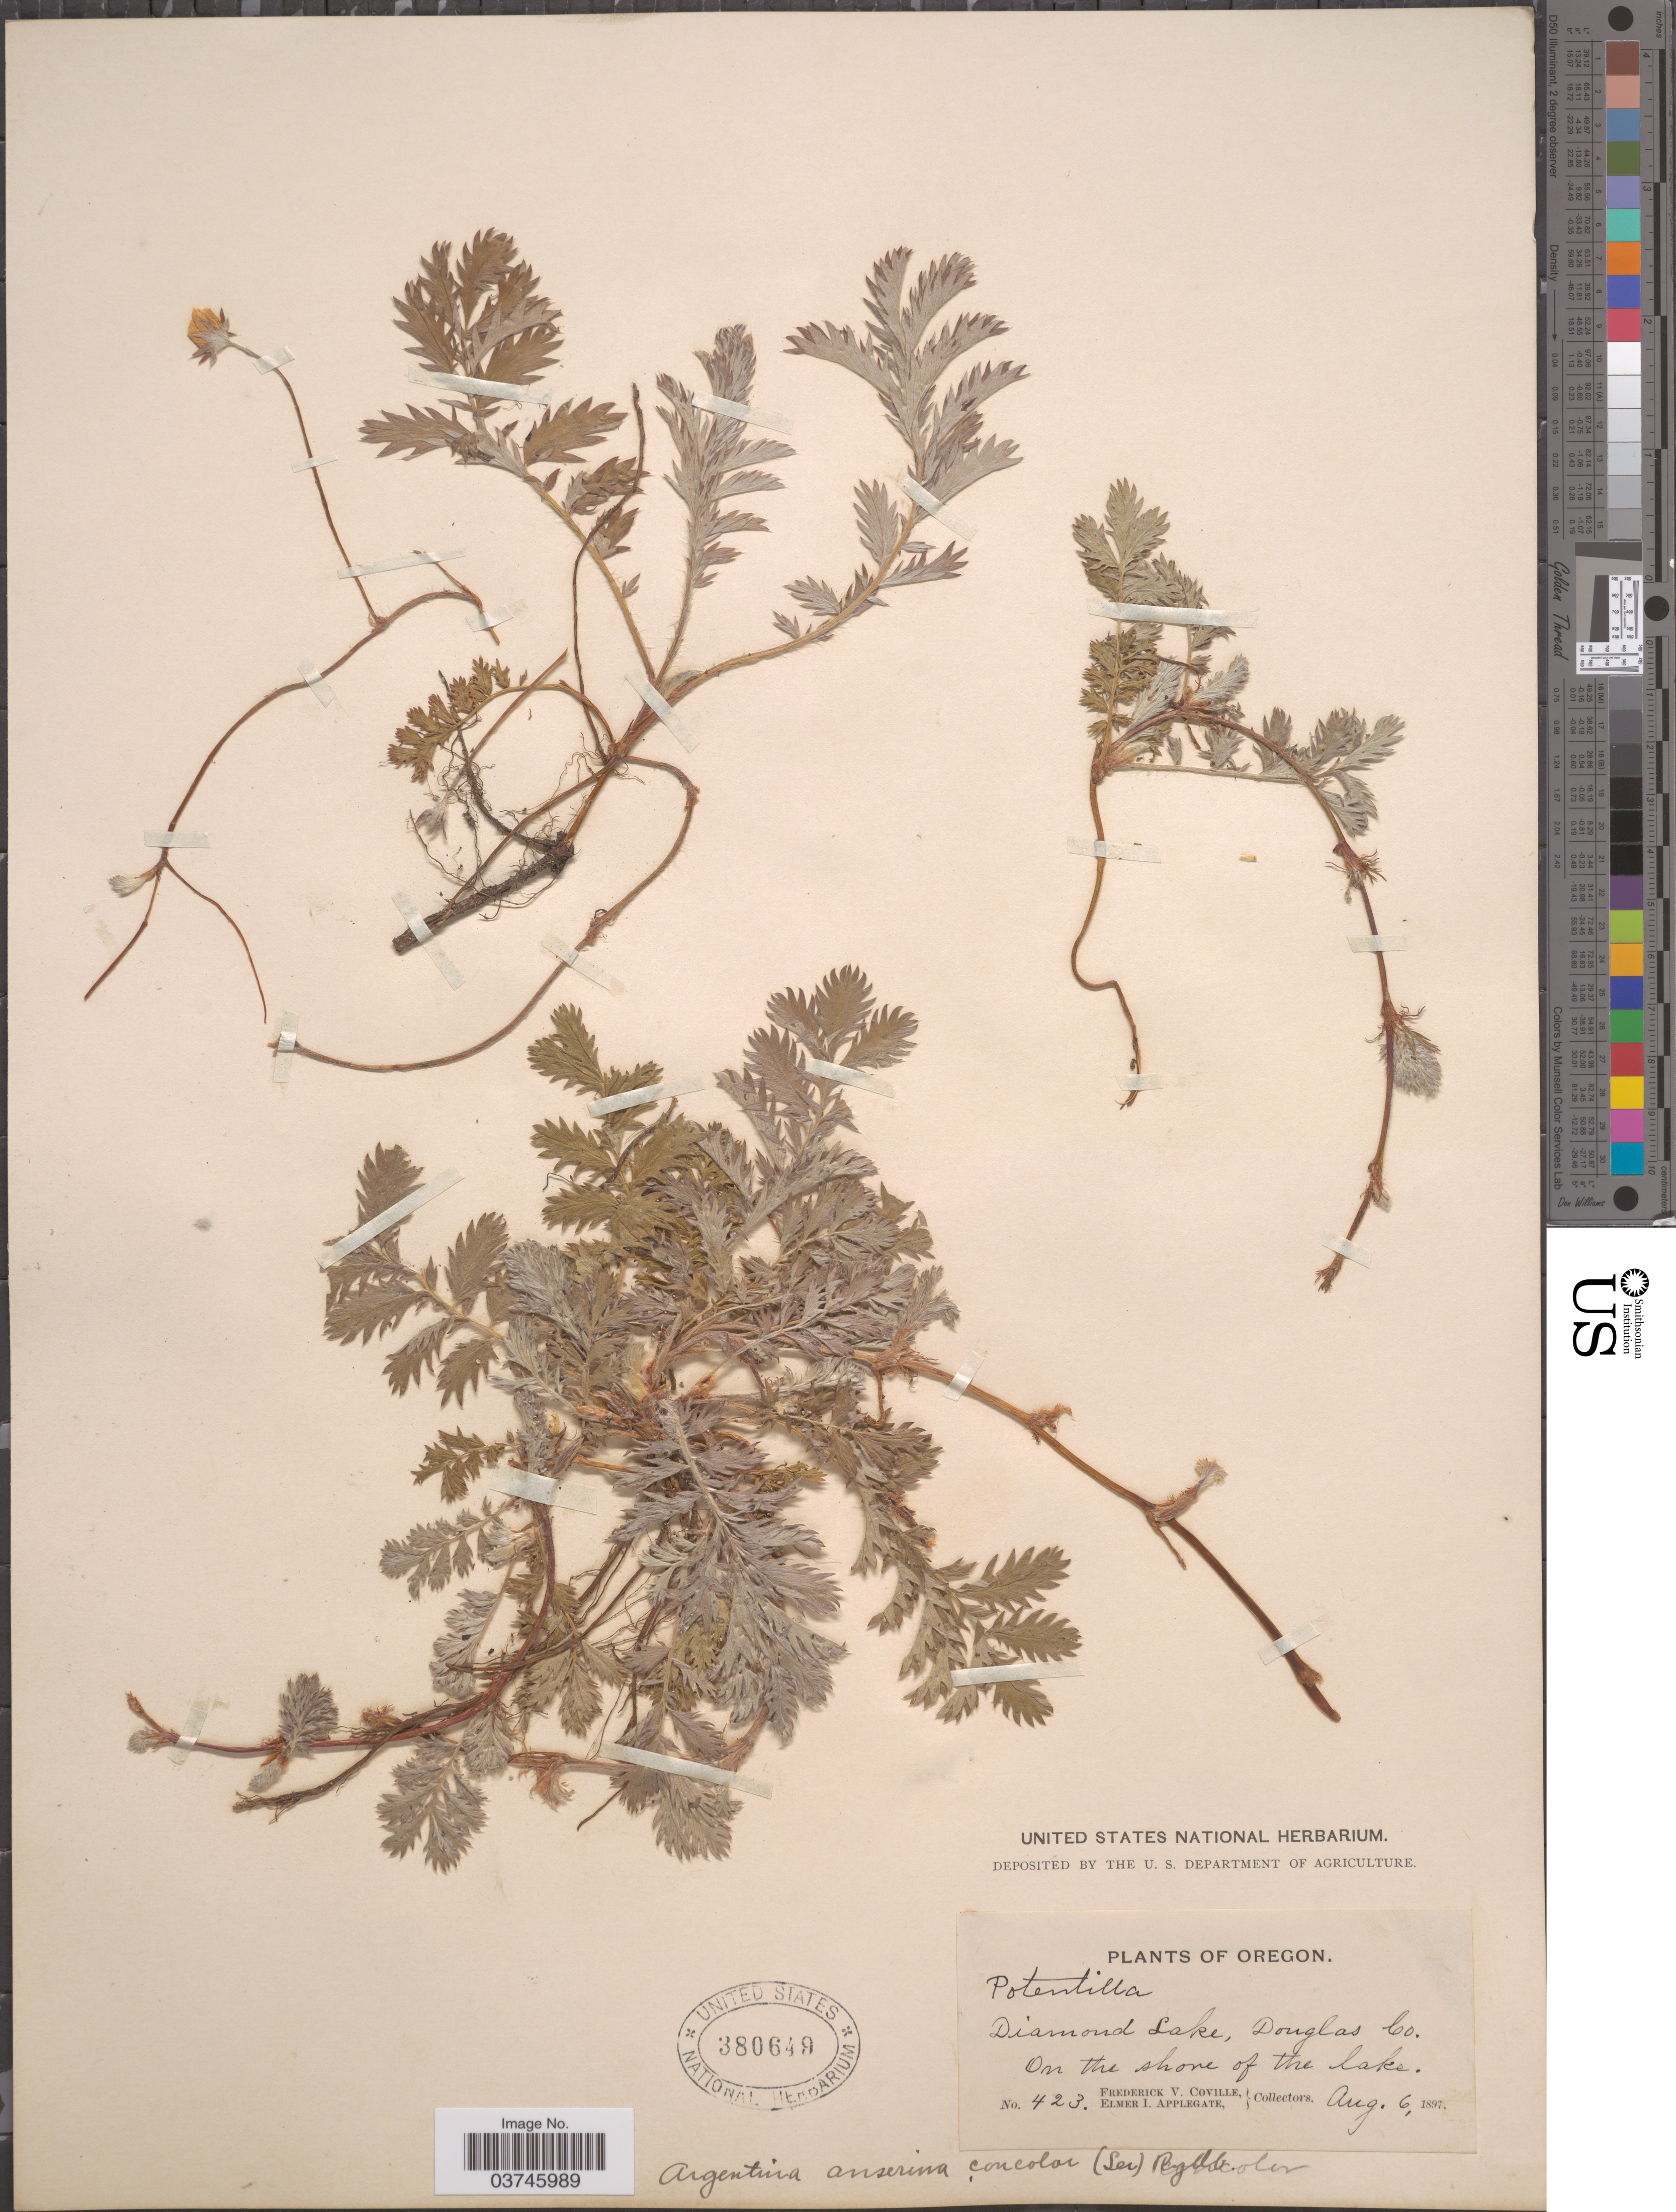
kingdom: Plantae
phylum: Tracheophyta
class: Magnoliopsida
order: Rosales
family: Rosaceae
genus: Argentina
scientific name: Argentina anserina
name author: (L.) Rydb.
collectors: F. V. Coville & E. I. Applegate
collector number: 423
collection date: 1897-08-06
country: United States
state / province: Oregon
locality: Diamond Lake, Douglas County. On the shore of the lake.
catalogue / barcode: US 380649